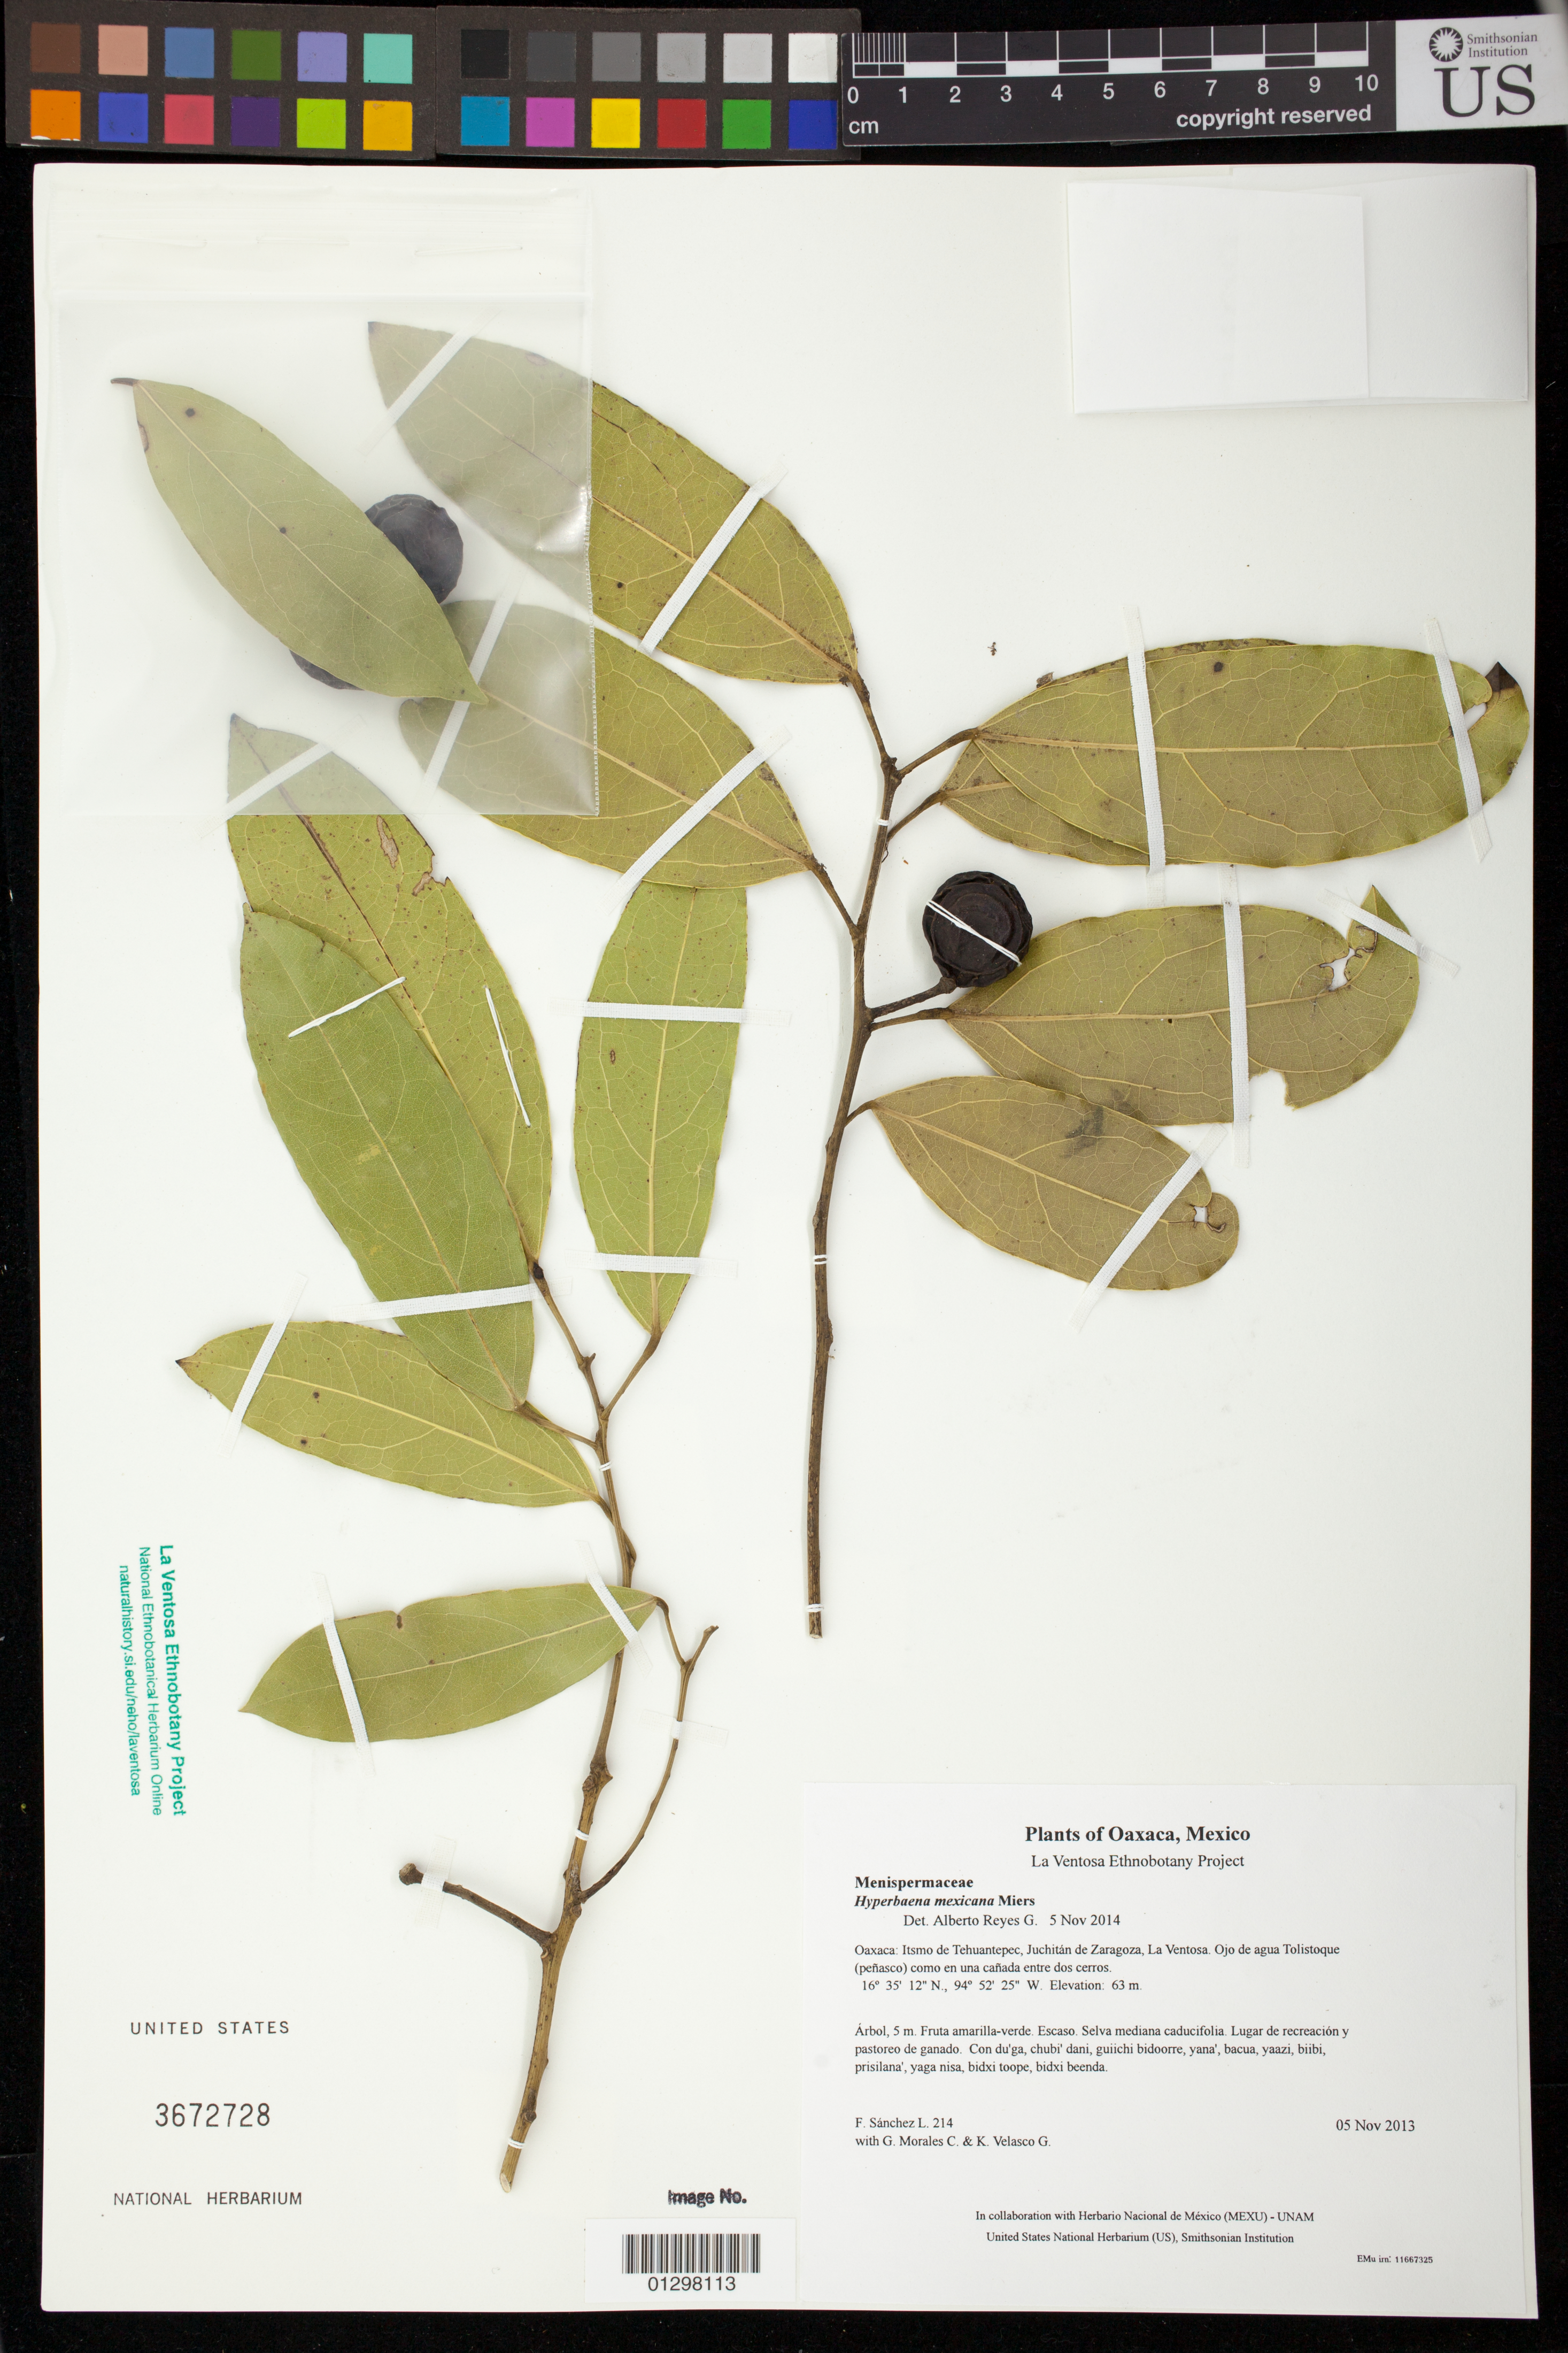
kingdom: Plantae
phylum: Tracheophyta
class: Magnoliopsida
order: Ranunculales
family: Menispermaceae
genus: Hyperbaena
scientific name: Hyperbaena mexicana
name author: Miers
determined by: Reyes García, A.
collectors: F. Sánchez L., G. Morales C. & K. Velasco G.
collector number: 214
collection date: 2013-11-05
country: Mexico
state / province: Oaxaca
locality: Itsmo de Tehuantepec, Juchitán de Zaragoza, La Ventosa. Ojo de agua Tolistoque (peñasco) como en una cañada entre dos cerros.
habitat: Selva mediana caducifolia. Lugar de recreación y pastoreo de ganado.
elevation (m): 63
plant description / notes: JEBOT, MEXU, SERO, US; Yaga. 5 m. Cuaananaxhi naguchi-naga'. Huaxie'.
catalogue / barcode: US 3672728